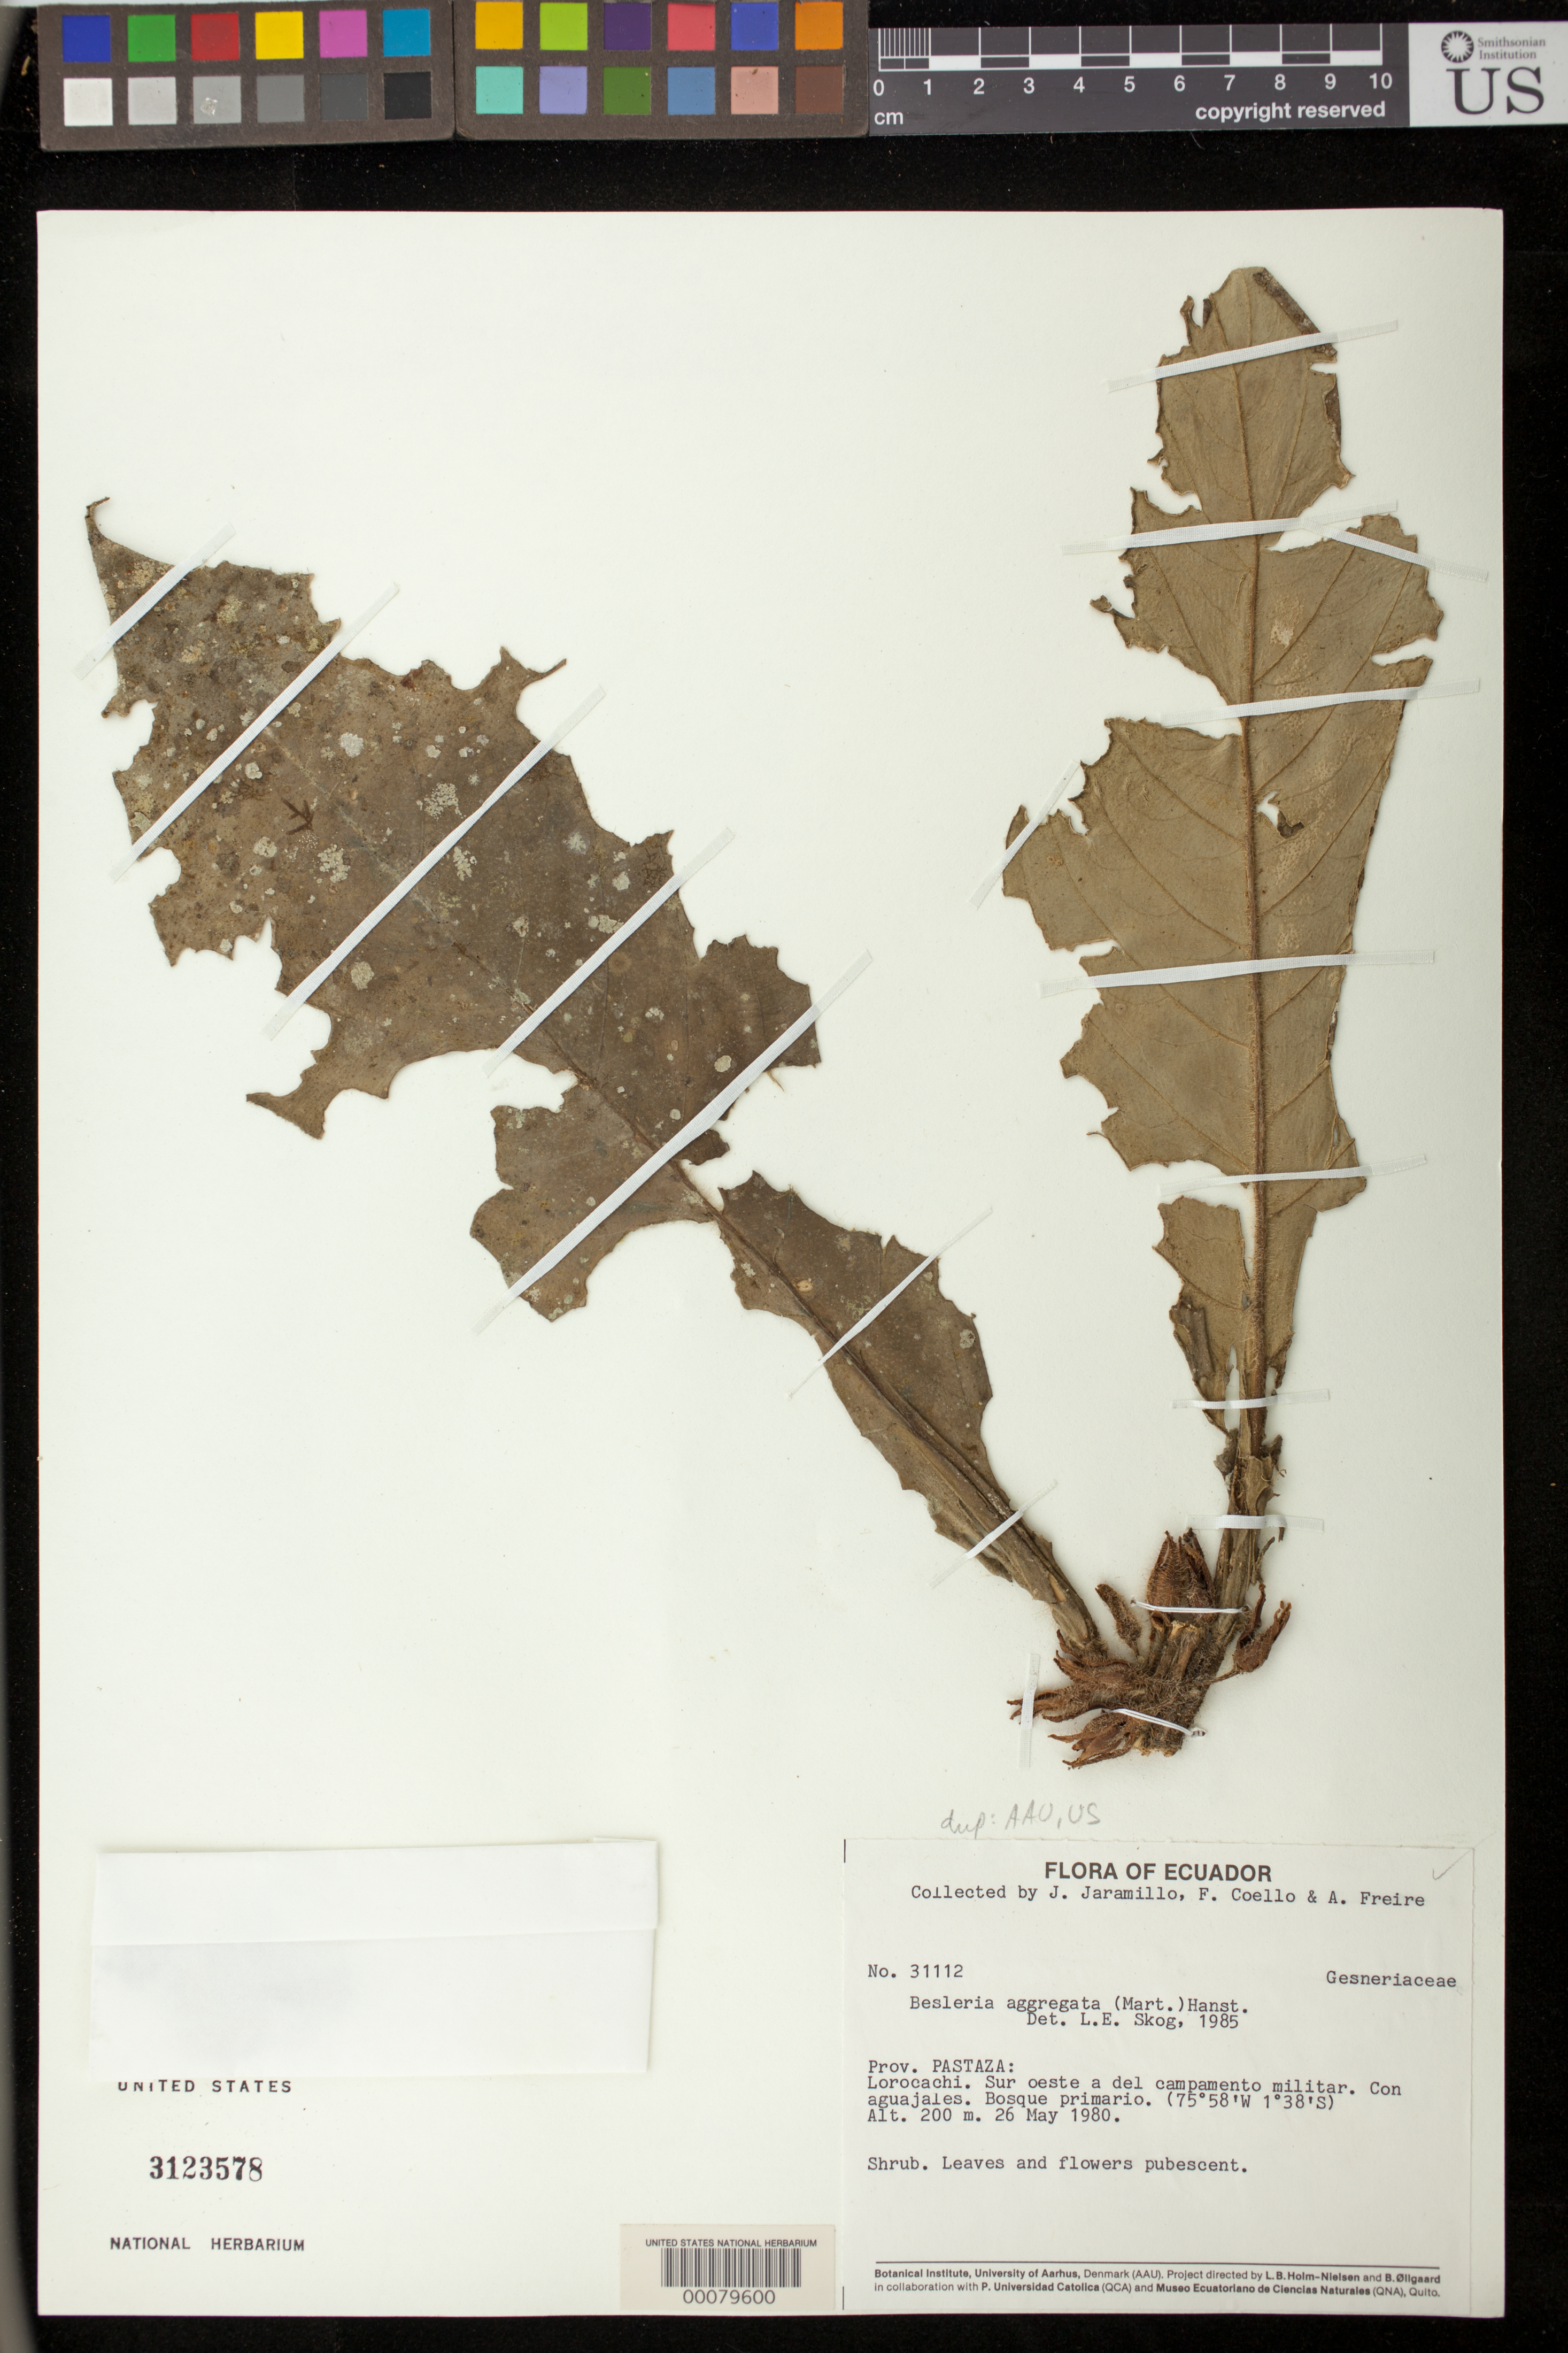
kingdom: Plantae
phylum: Tracheophyta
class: Magnoliopsida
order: Lamiales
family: Gesneriaceae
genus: Besleria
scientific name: Besleria aggregata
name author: (Mart.) Hanst.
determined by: Kvist, L. P.; Skog, Laurence E.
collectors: J. L. Jaramillo, F. Coello & A. Freire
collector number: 31112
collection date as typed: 26 May 1980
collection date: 1980-05-26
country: Ecuador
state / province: Pastaza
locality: Lorocachi, SW of military camp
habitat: Primary forest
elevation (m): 200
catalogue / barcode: US 3123578